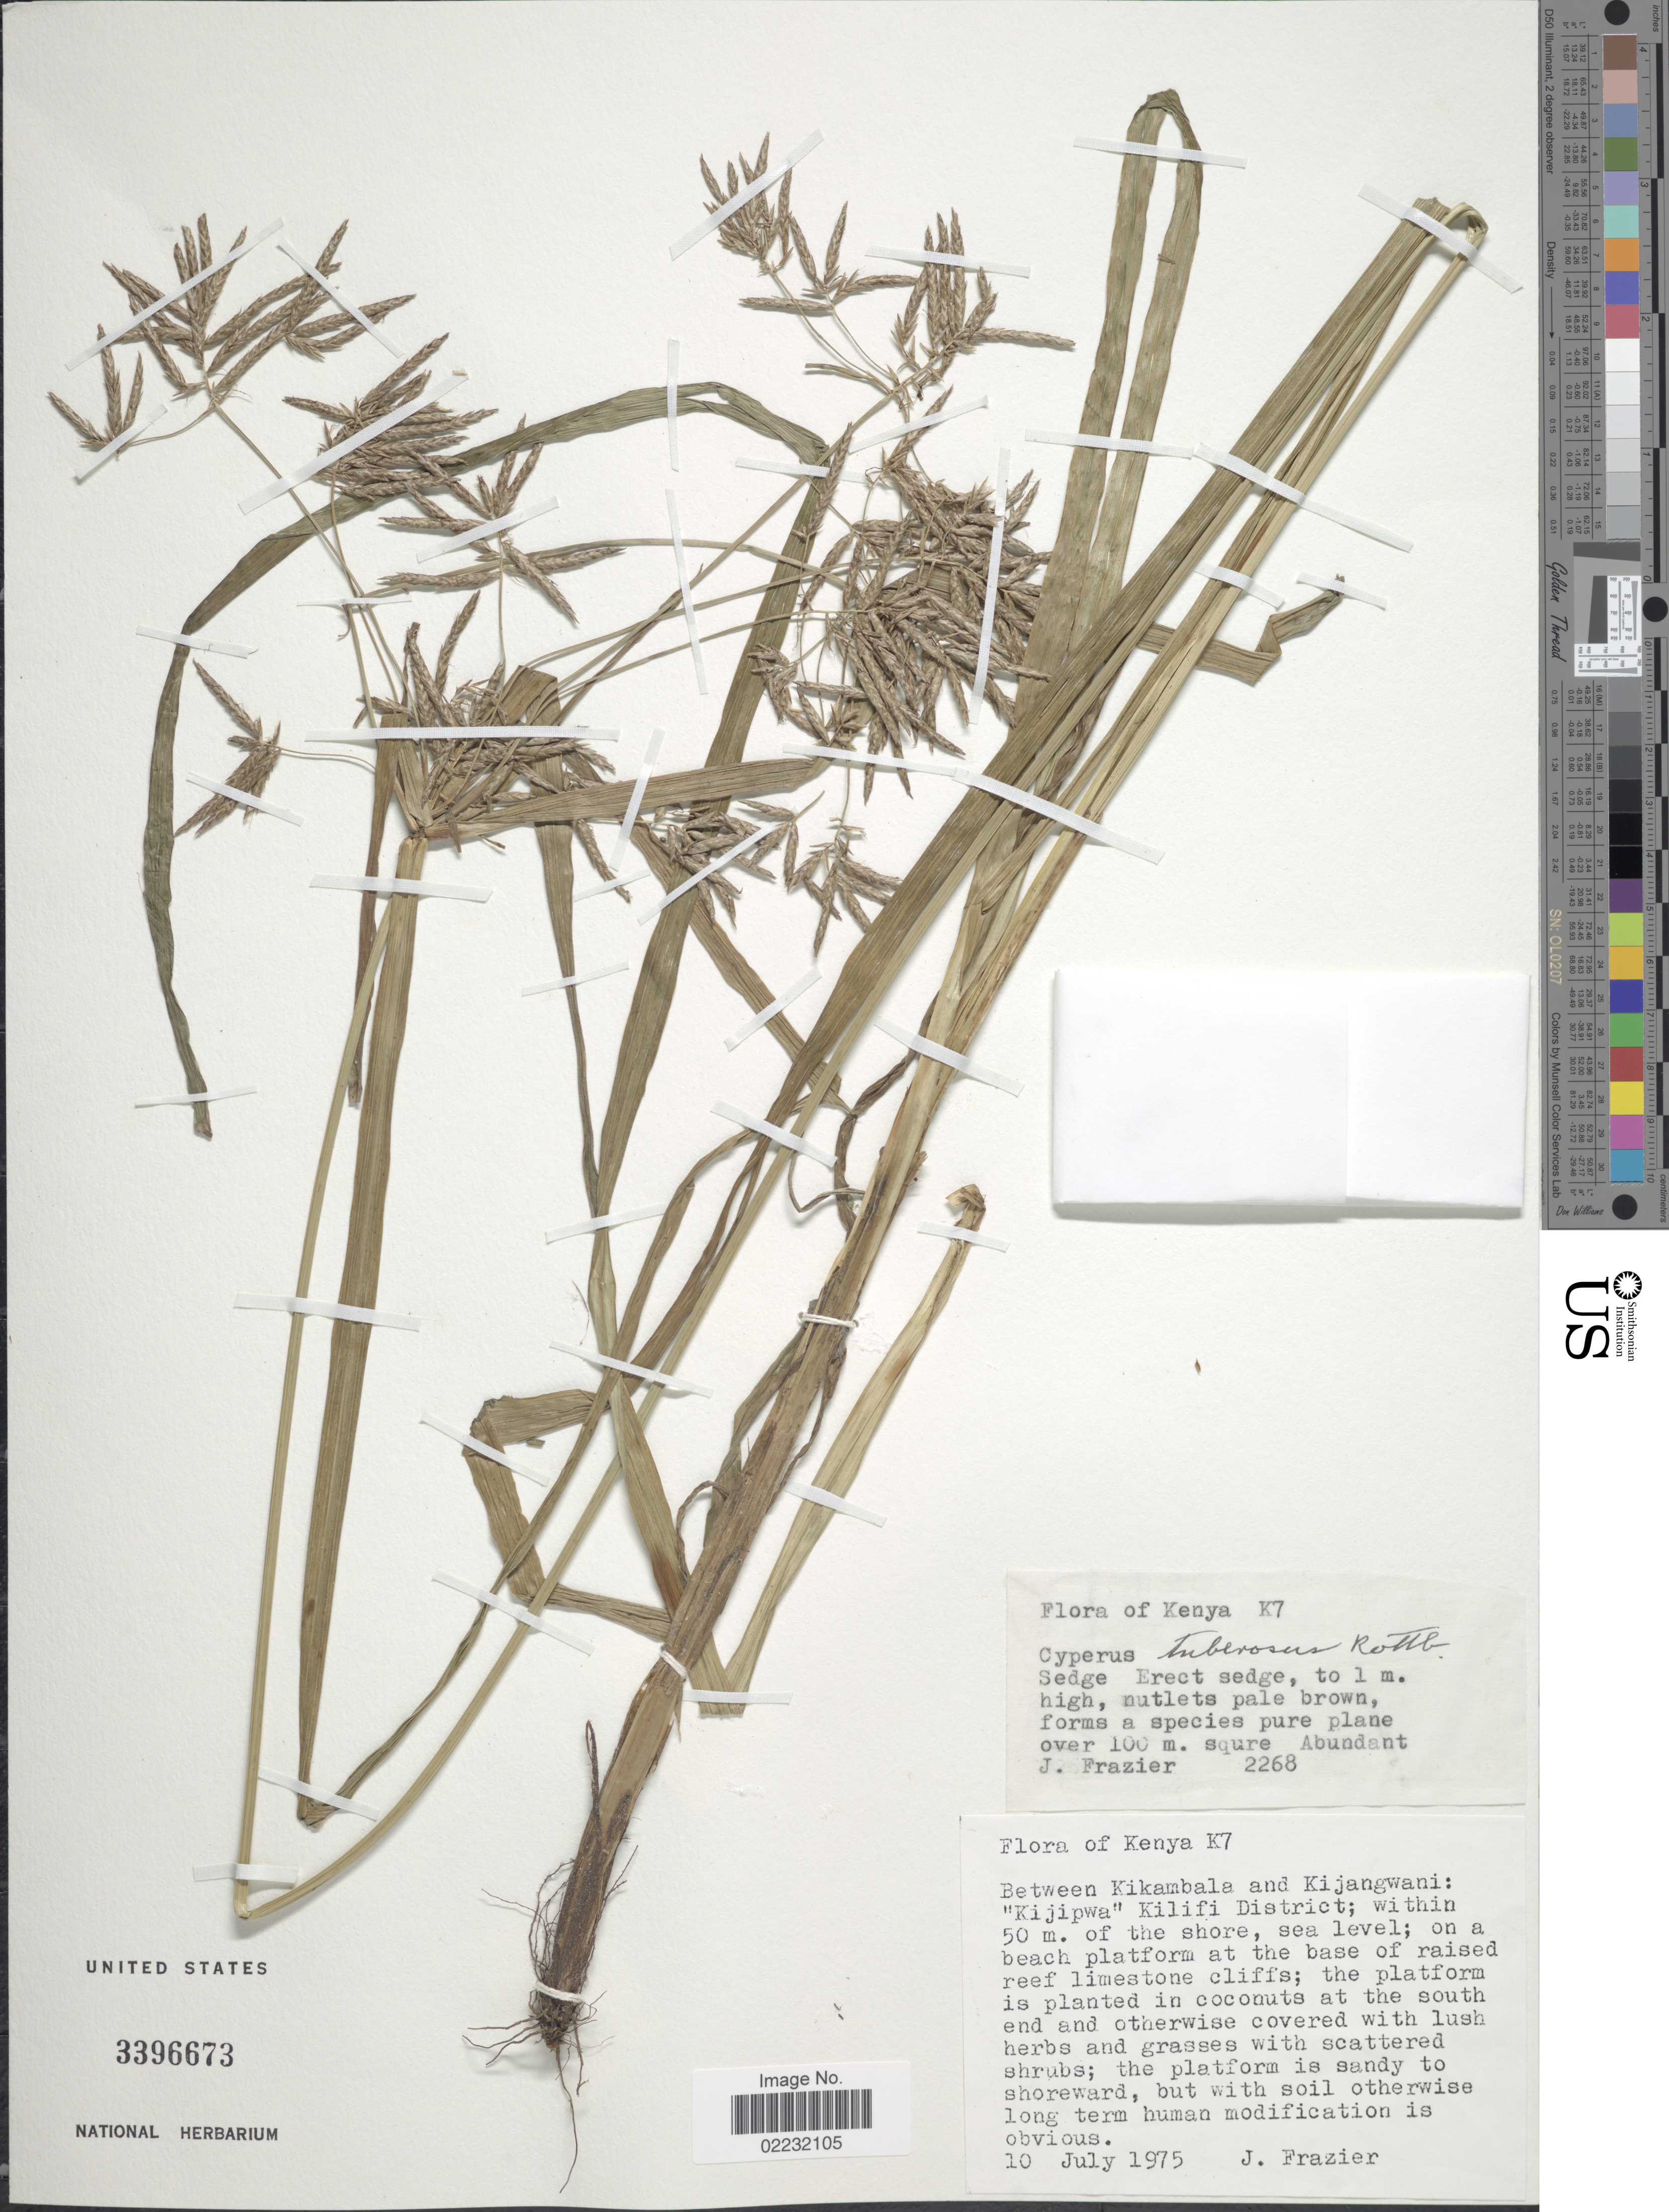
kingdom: Plantae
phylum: Tracheophyta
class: Liliopsida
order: Poales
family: Cyperaceae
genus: Cyperus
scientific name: Cyperus rotundus subsp. tuberosus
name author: (Rottb.) Kük.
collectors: J. Frazier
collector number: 2268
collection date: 1975-07-10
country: Kenya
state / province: Kilifi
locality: Between Kikambala and Kijangwani: "Kijipwa" Kilifi District; within 50 m. of the shore, on a beach platform at the base of raised reed limestone cliffs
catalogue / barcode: US 3396673